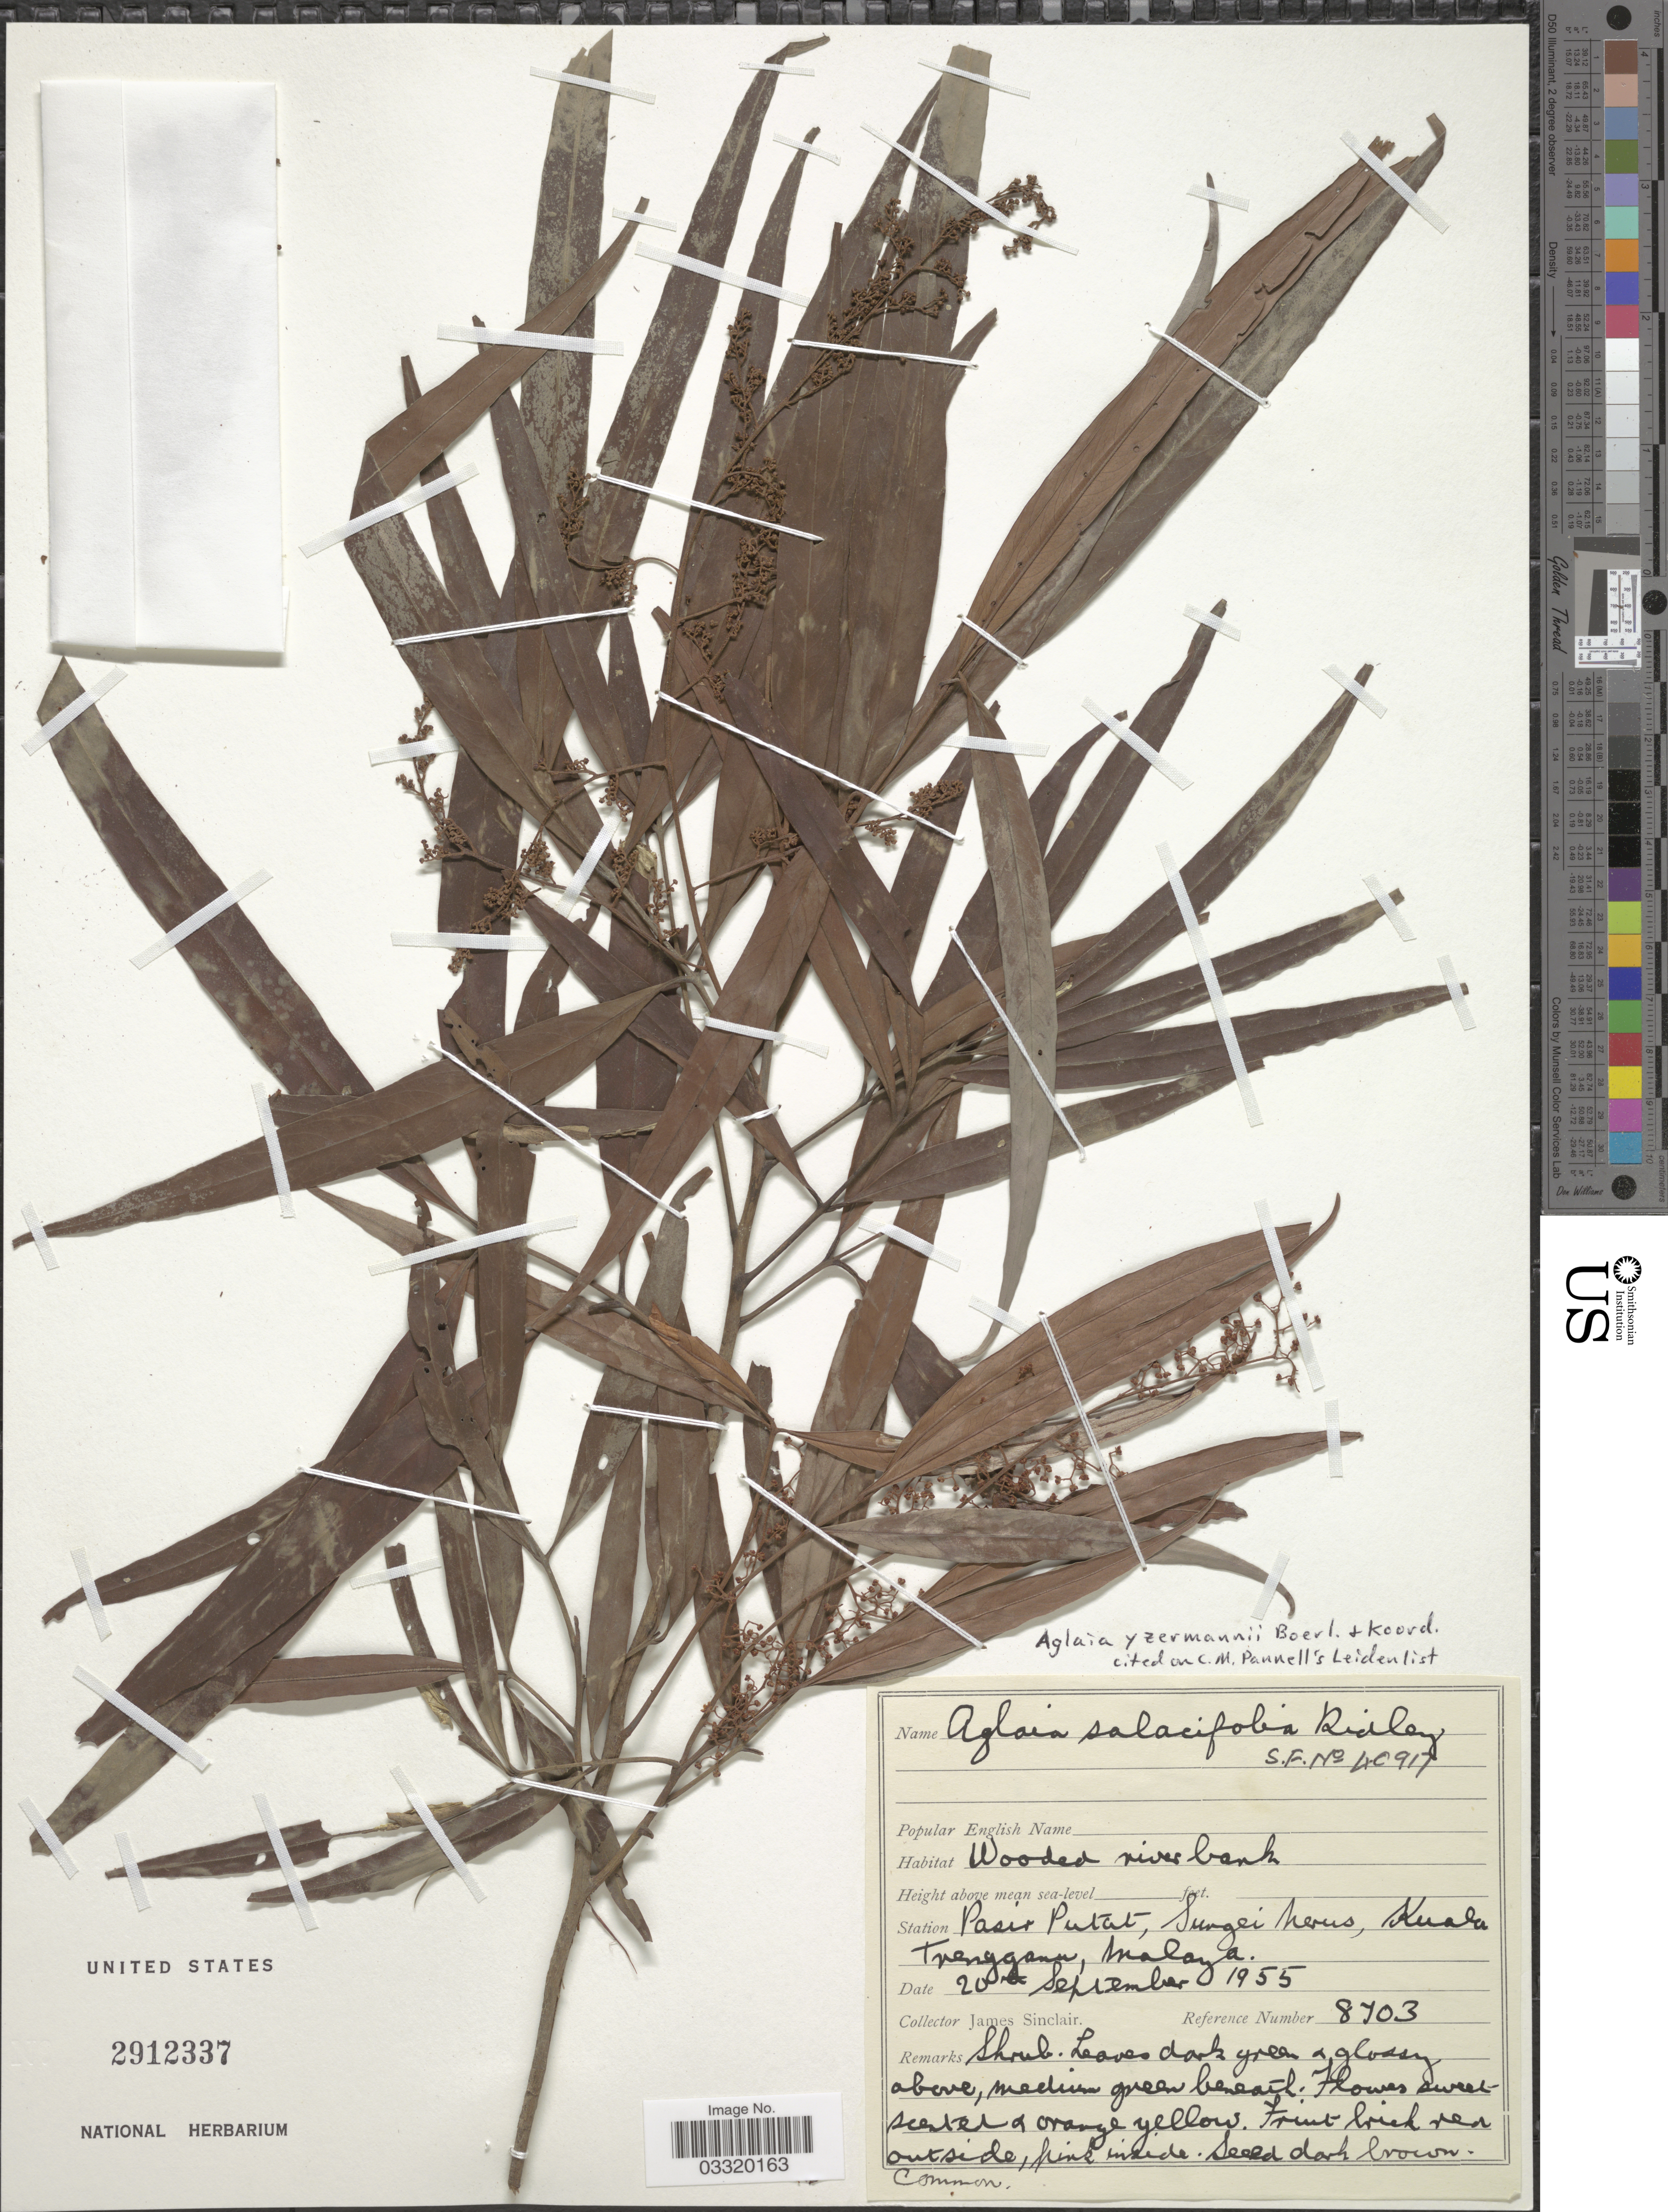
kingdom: Plantae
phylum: Tracheophyta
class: Magnoliopsida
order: Sapindales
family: Meliaceae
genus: Aglaia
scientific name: Aglaia yzermannii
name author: Boerl. & Koord.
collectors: J. Sinclair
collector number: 8703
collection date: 1955-09-20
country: Malaysia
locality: Station Pasir Putat, Sungei Merus, Kuala Trengganu, Malaya.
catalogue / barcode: US 2912337